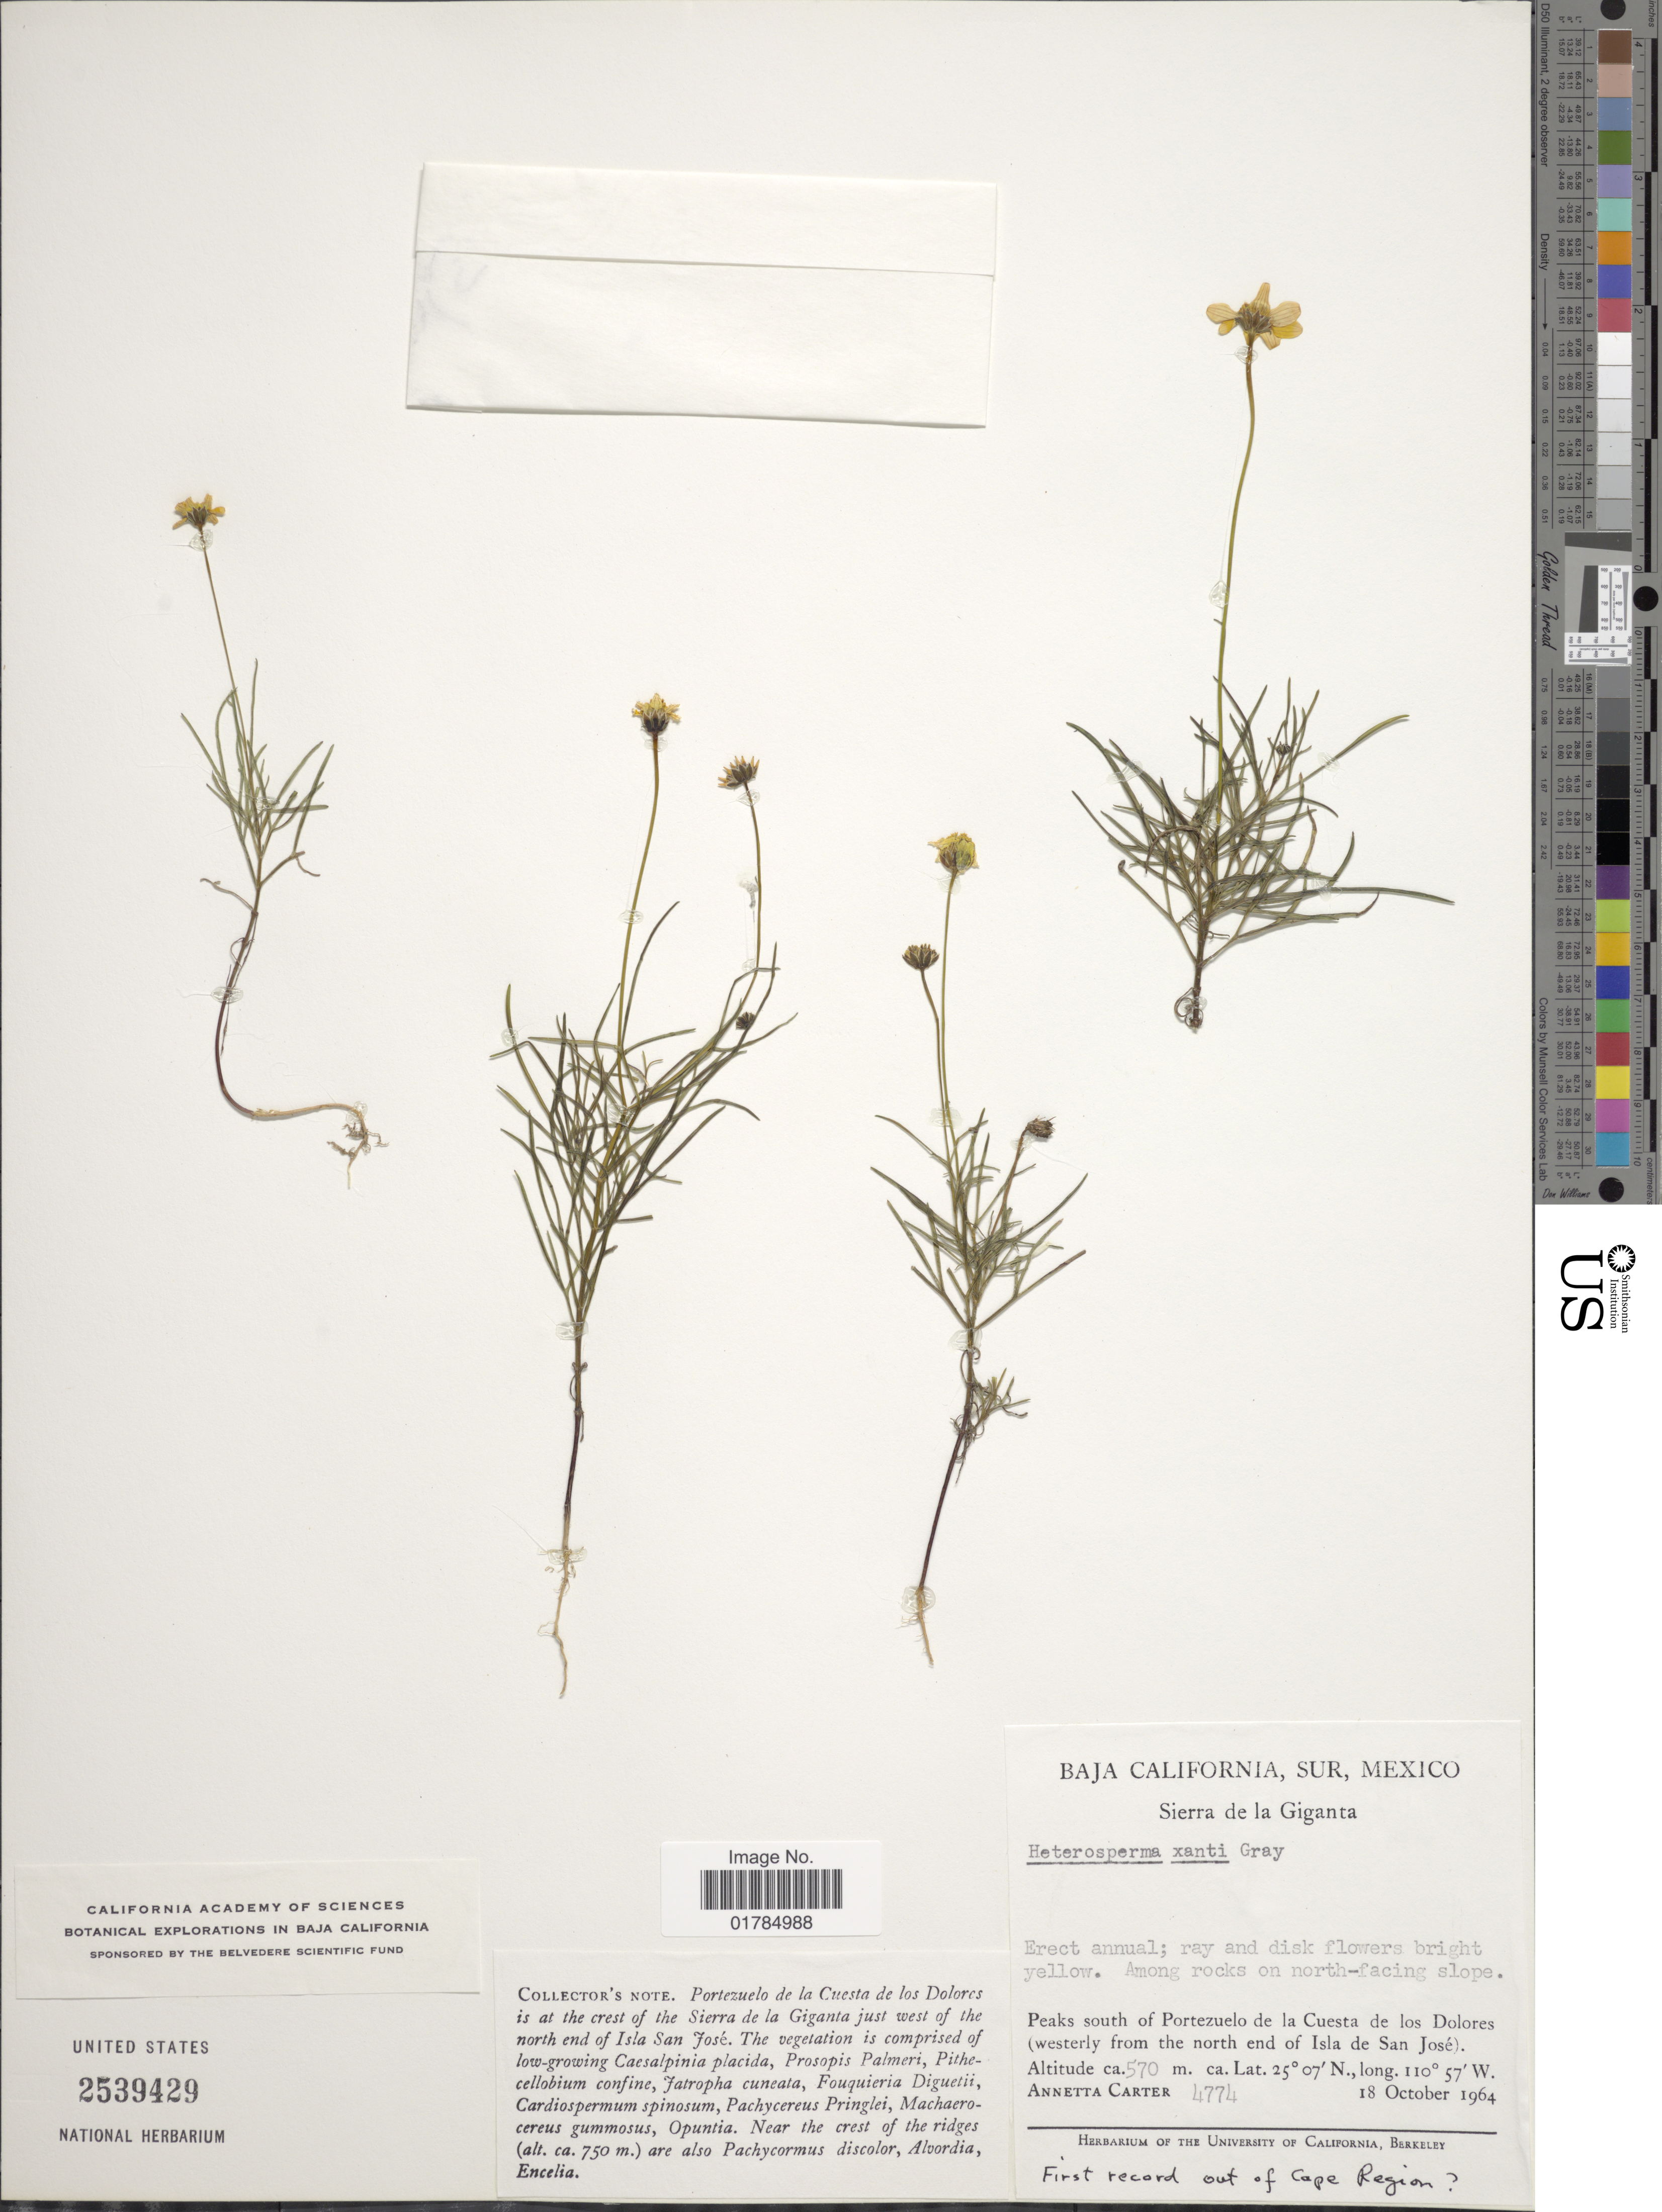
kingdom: Plantae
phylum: Tracheophyta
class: Magnoliopsida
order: Asterales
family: Asteraceae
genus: Heterosperma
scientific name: Heterosperma xanti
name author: Sherff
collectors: A. Carter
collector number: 4774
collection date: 1964-10-18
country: Mexico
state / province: Baja California Sur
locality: Sierra de la Gigantea. Peaks south of Portezuelo de la Cuesta de los Dolores (westerly from the north end of Isla de San Jose)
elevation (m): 570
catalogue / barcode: US 2539429